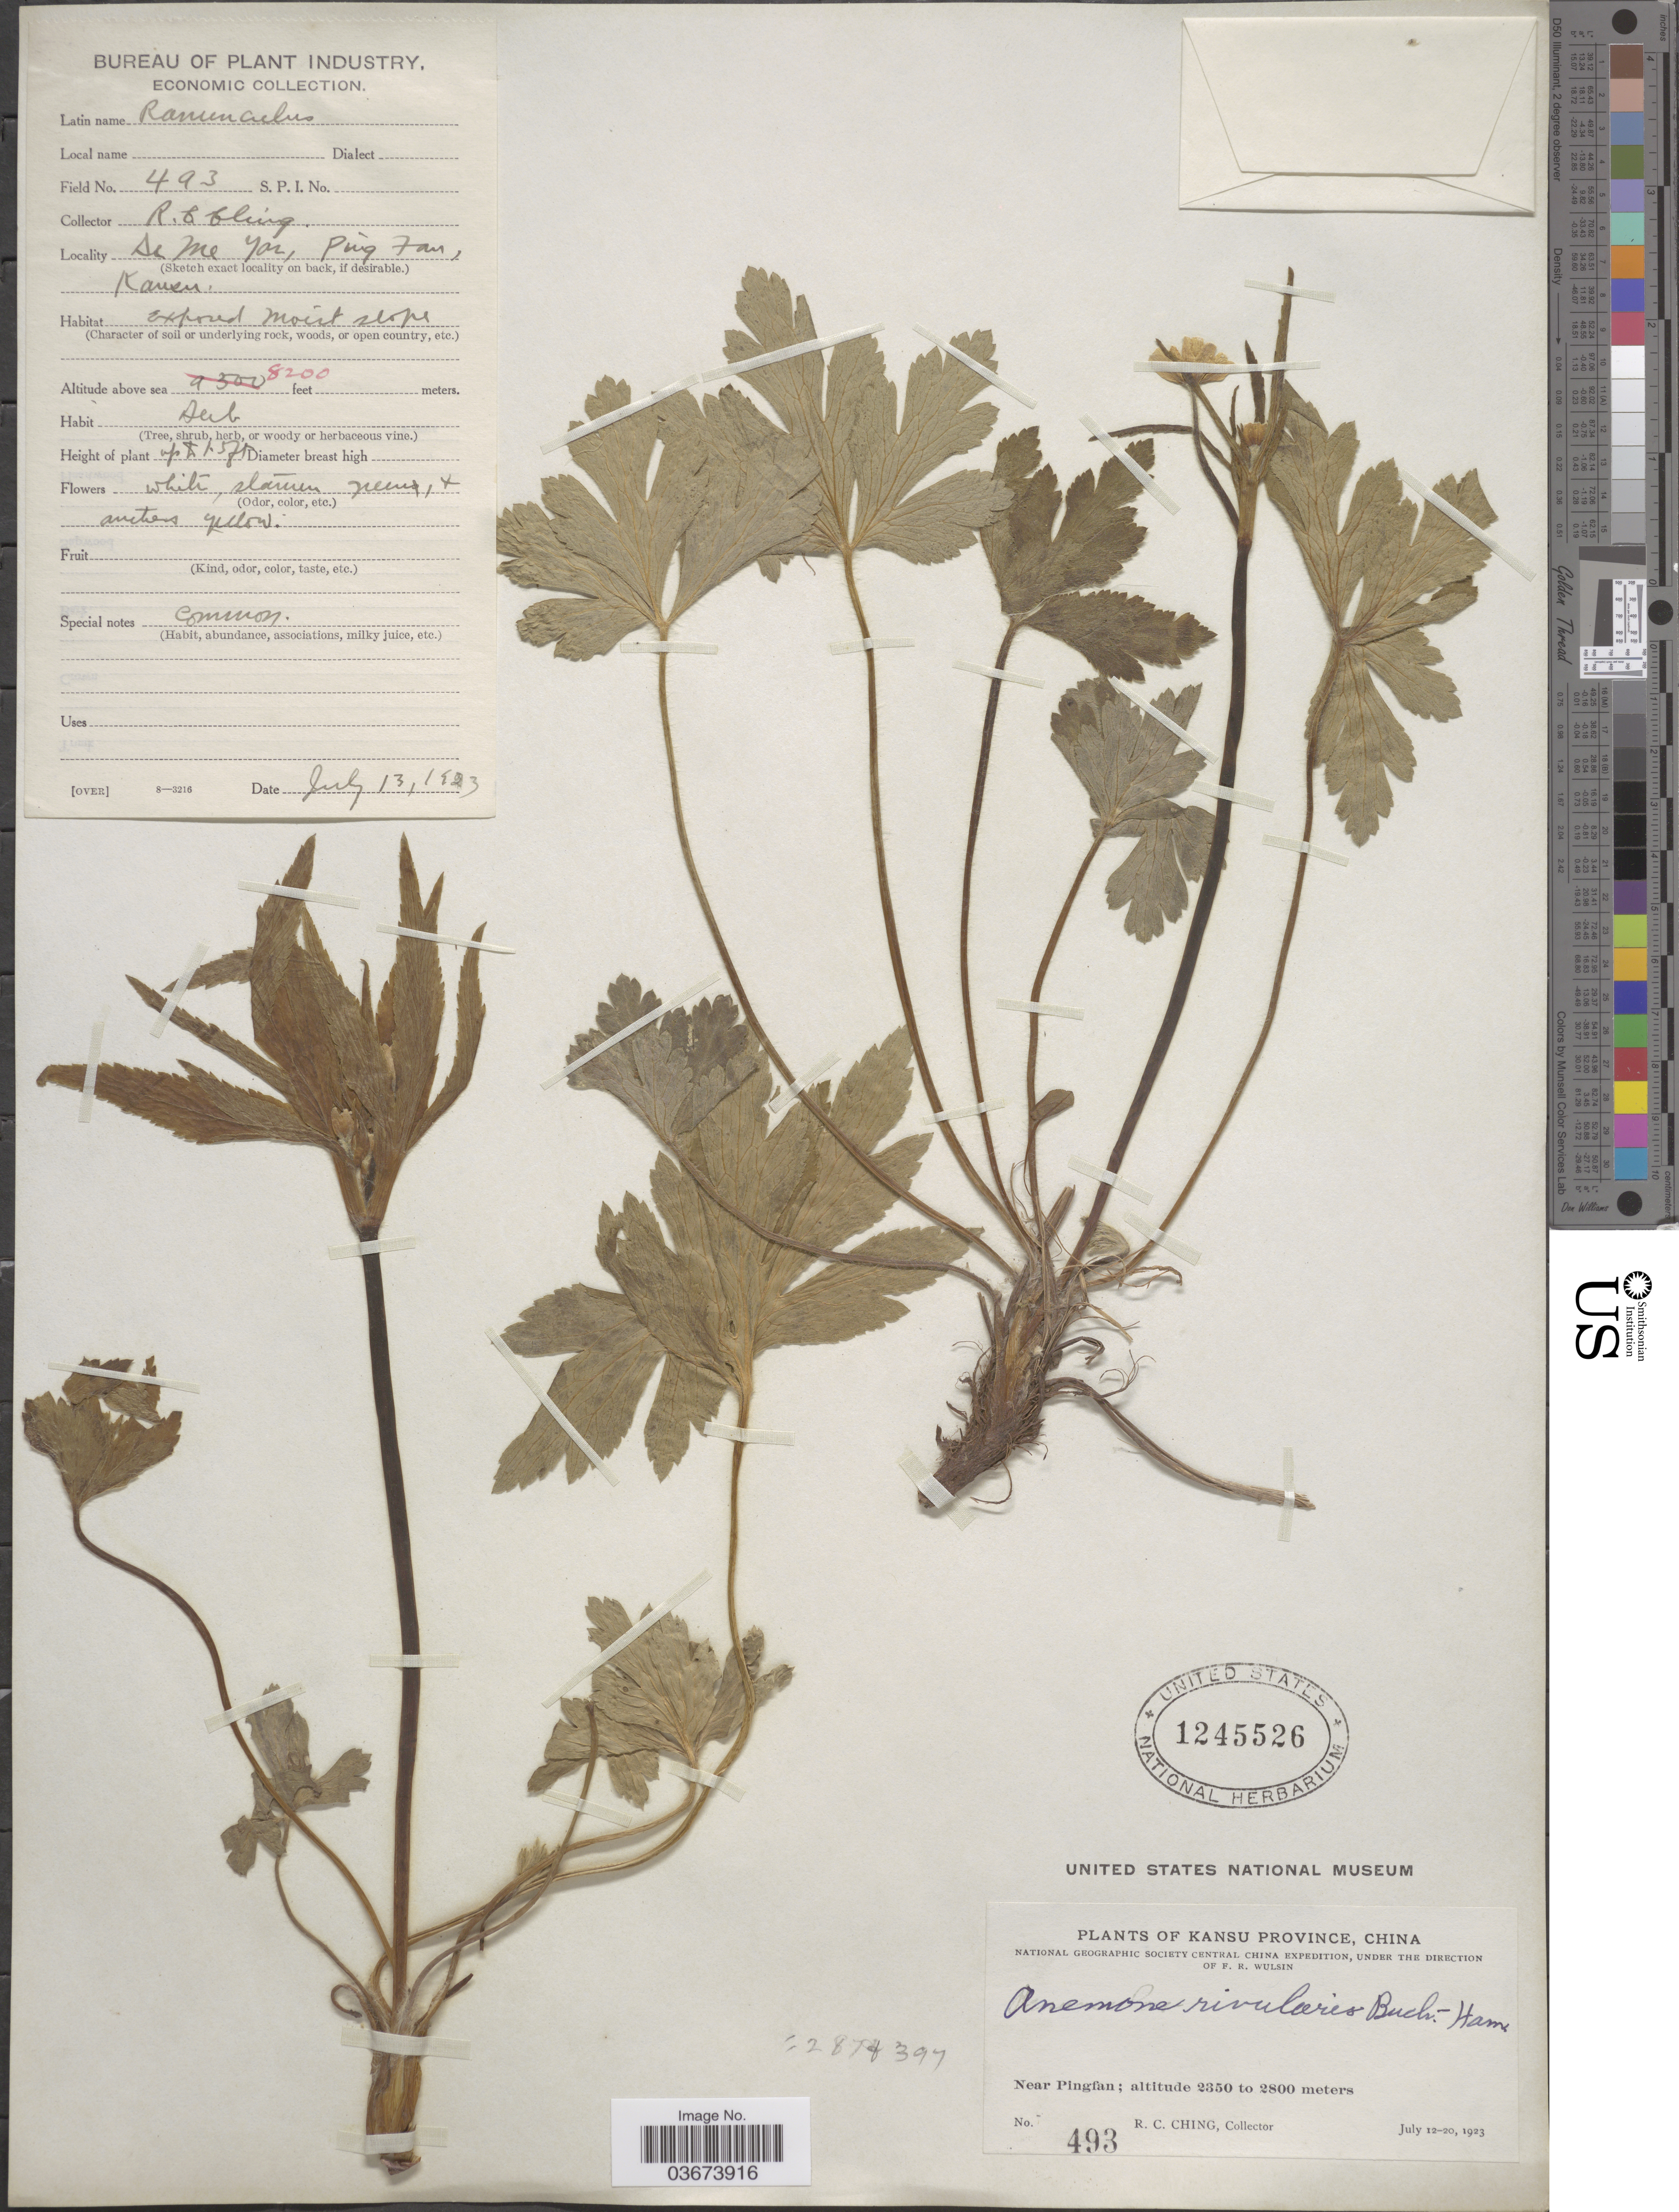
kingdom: Plantae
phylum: Tracheophyta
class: Magnoliopsida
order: Ranunculales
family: Ranunculaceae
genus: Anemone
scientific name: Anemone rivularis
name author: Buch.-Ham. ex DC.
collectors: R. C. Ching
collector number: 493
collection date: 1923-07-13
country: China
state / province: Gansu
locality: Se Me Yon [interpreted], Ping Fan, Kansu. Kansu Province. Central China. [unsure placement] Near Pingfan.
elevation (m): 2499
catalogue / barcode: US 1245526